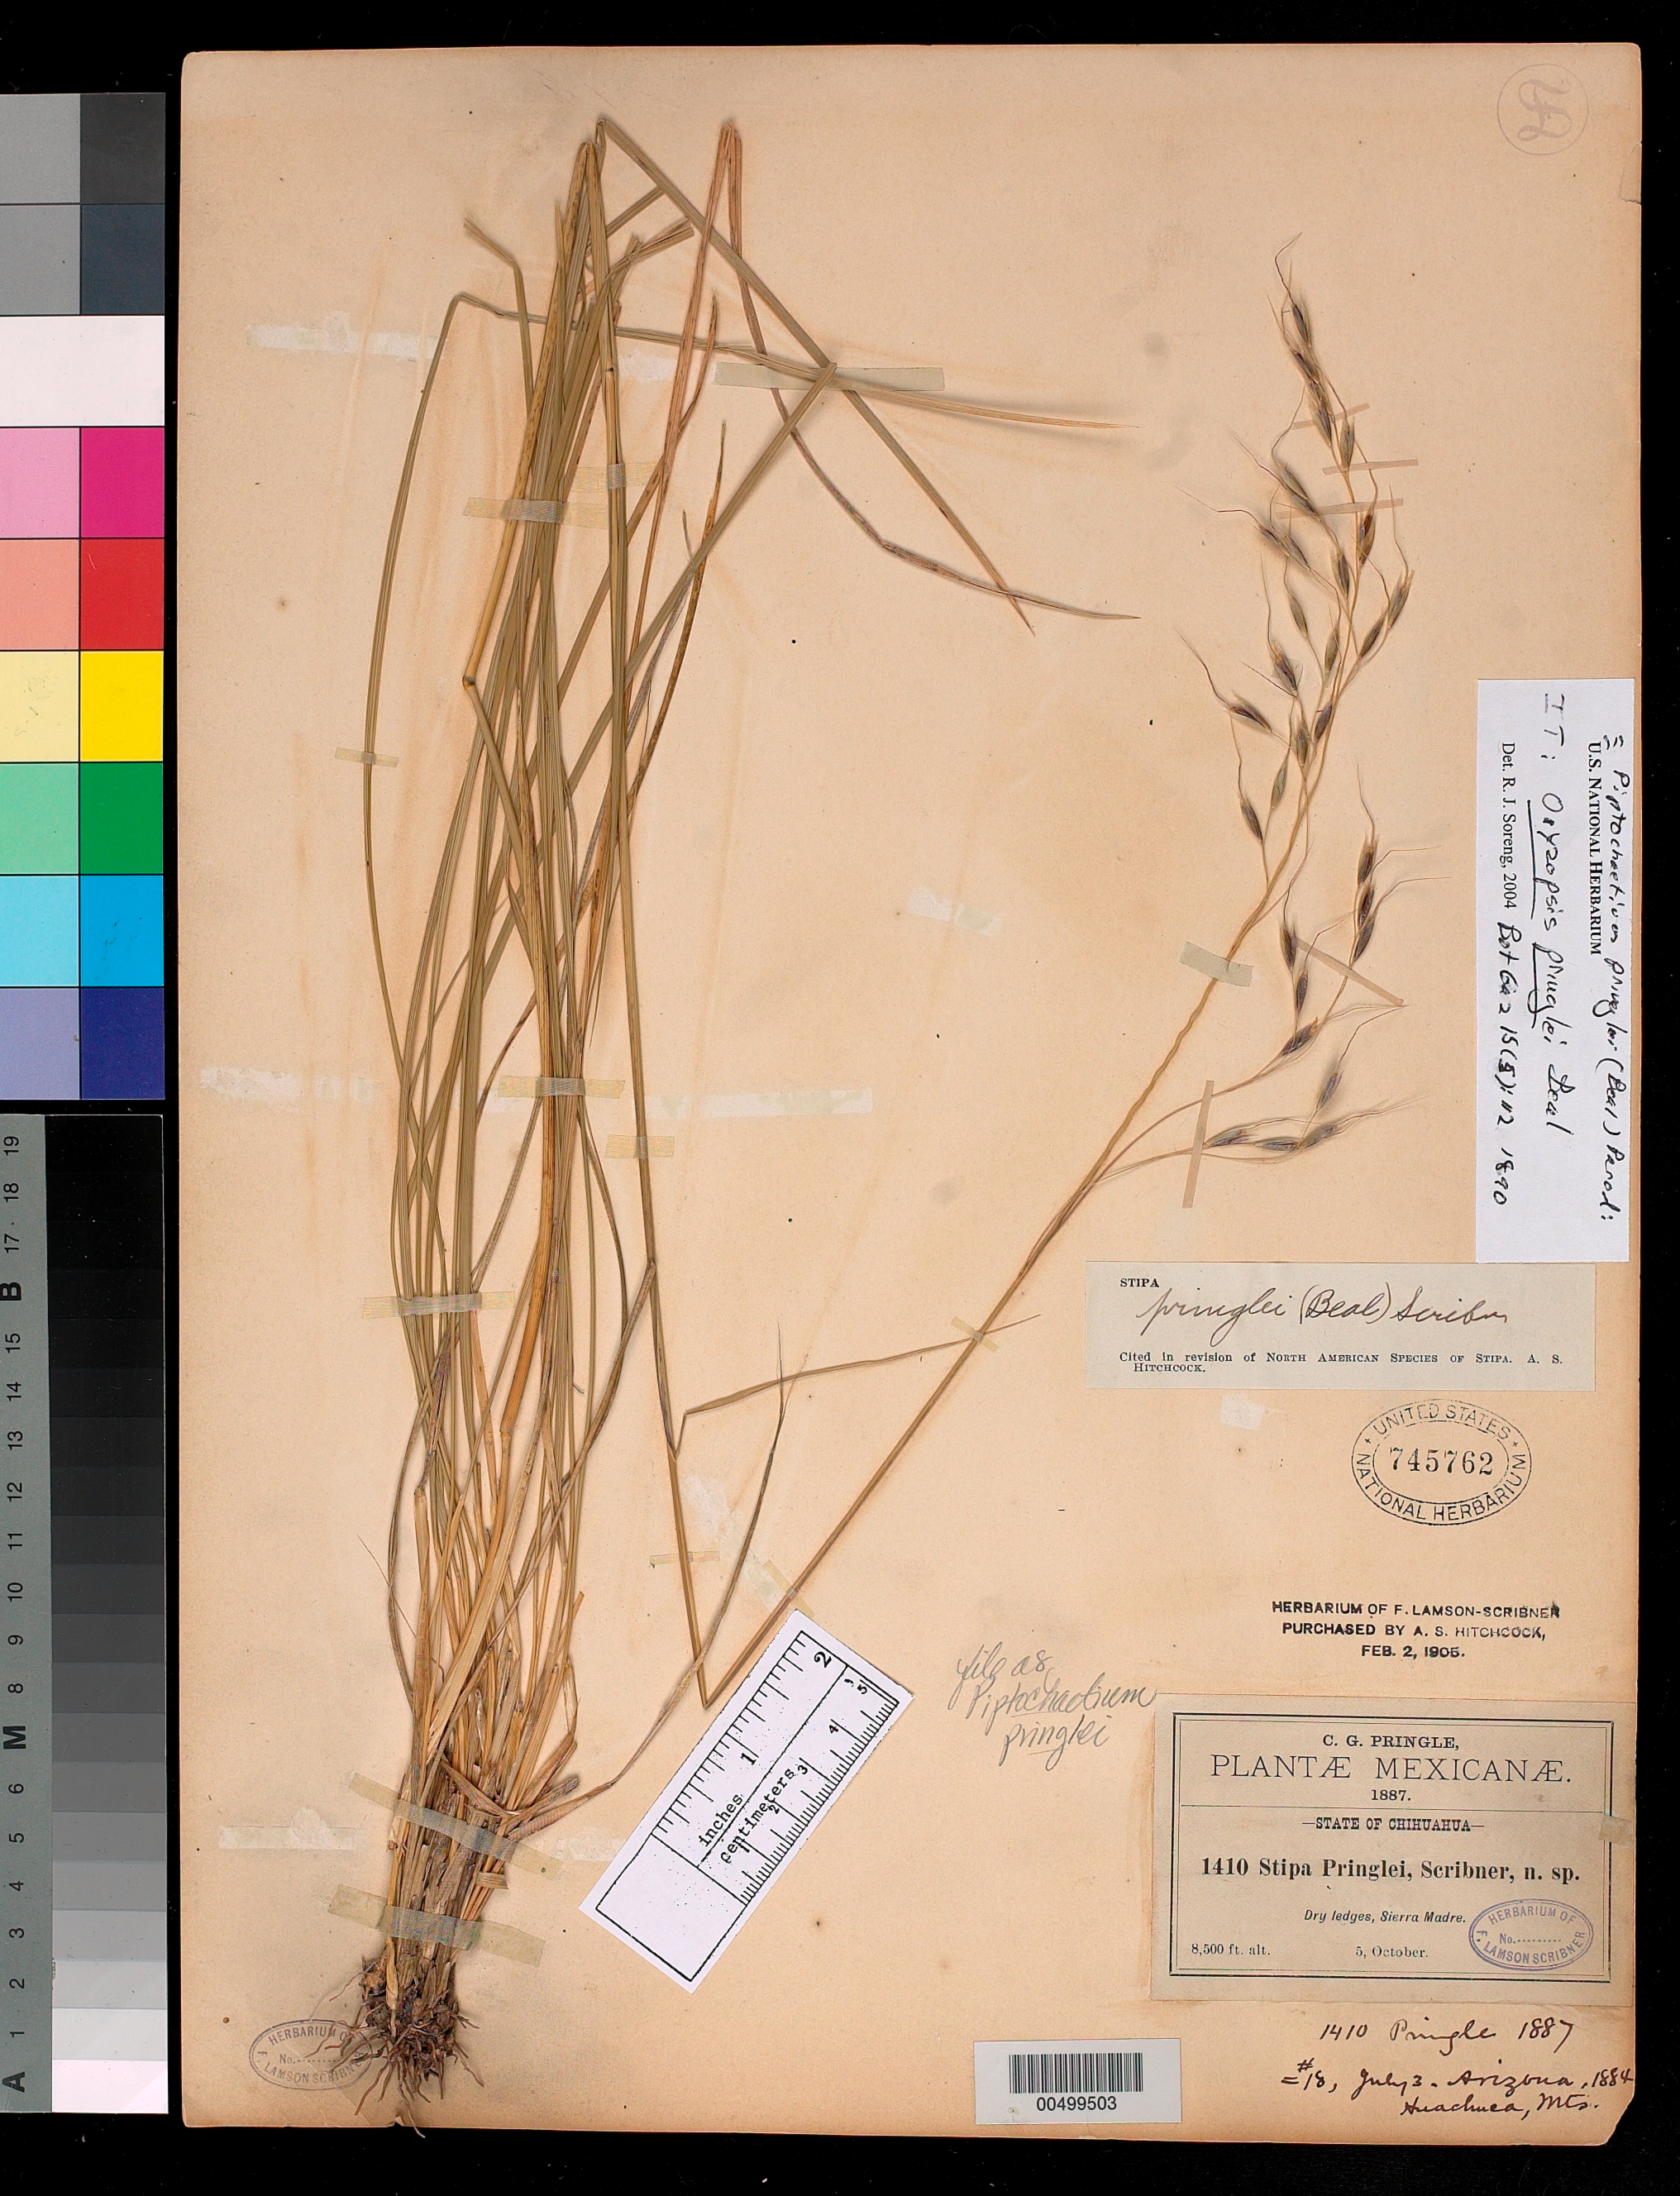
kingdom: Plantae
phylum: Tracheophyta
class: Liliopsida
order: Poales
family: Poaceae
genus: Oryzopsis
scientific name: Oryzopsis pringlei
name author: W.J. Beal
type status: Isotype; Isosyntype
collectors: C. G. Pringle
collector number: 1410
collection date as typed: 05 Oct 1887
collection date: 1887-10-05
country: Mexico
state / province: Chihuahua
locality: Sierra Madre.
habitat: Dry ledges.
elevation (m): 2591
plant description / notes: Cited 2003 by Soreng et al., Contr. U.S. Nat. Herb. 48: 472.; Also an isotype of Oryzopsis erecta Beal (nom. illeg.); also an isosyntype of Stipa pringlei Scribner ex Vasey; Based on same type as Oryzopsis pringlei Beal (1890) but makes no reference to that name or publication.; Also an isotype of Oryzopsis pringlei Beal; also an isotype of Oryzopsis erecta Beal; As "O. erecta (Scribn.)". Based on same type of Oryzopsis pringlei Beal (1890, making reference to that publication but not citing name) and Stipa pringlei Scribner [ex Vasey] in synonymy.; Also an isotype of Oryzopsis pringlei Beal; also an isosyntype of Stipa pringlei Scribner ex Vasey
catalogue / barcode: US 745762